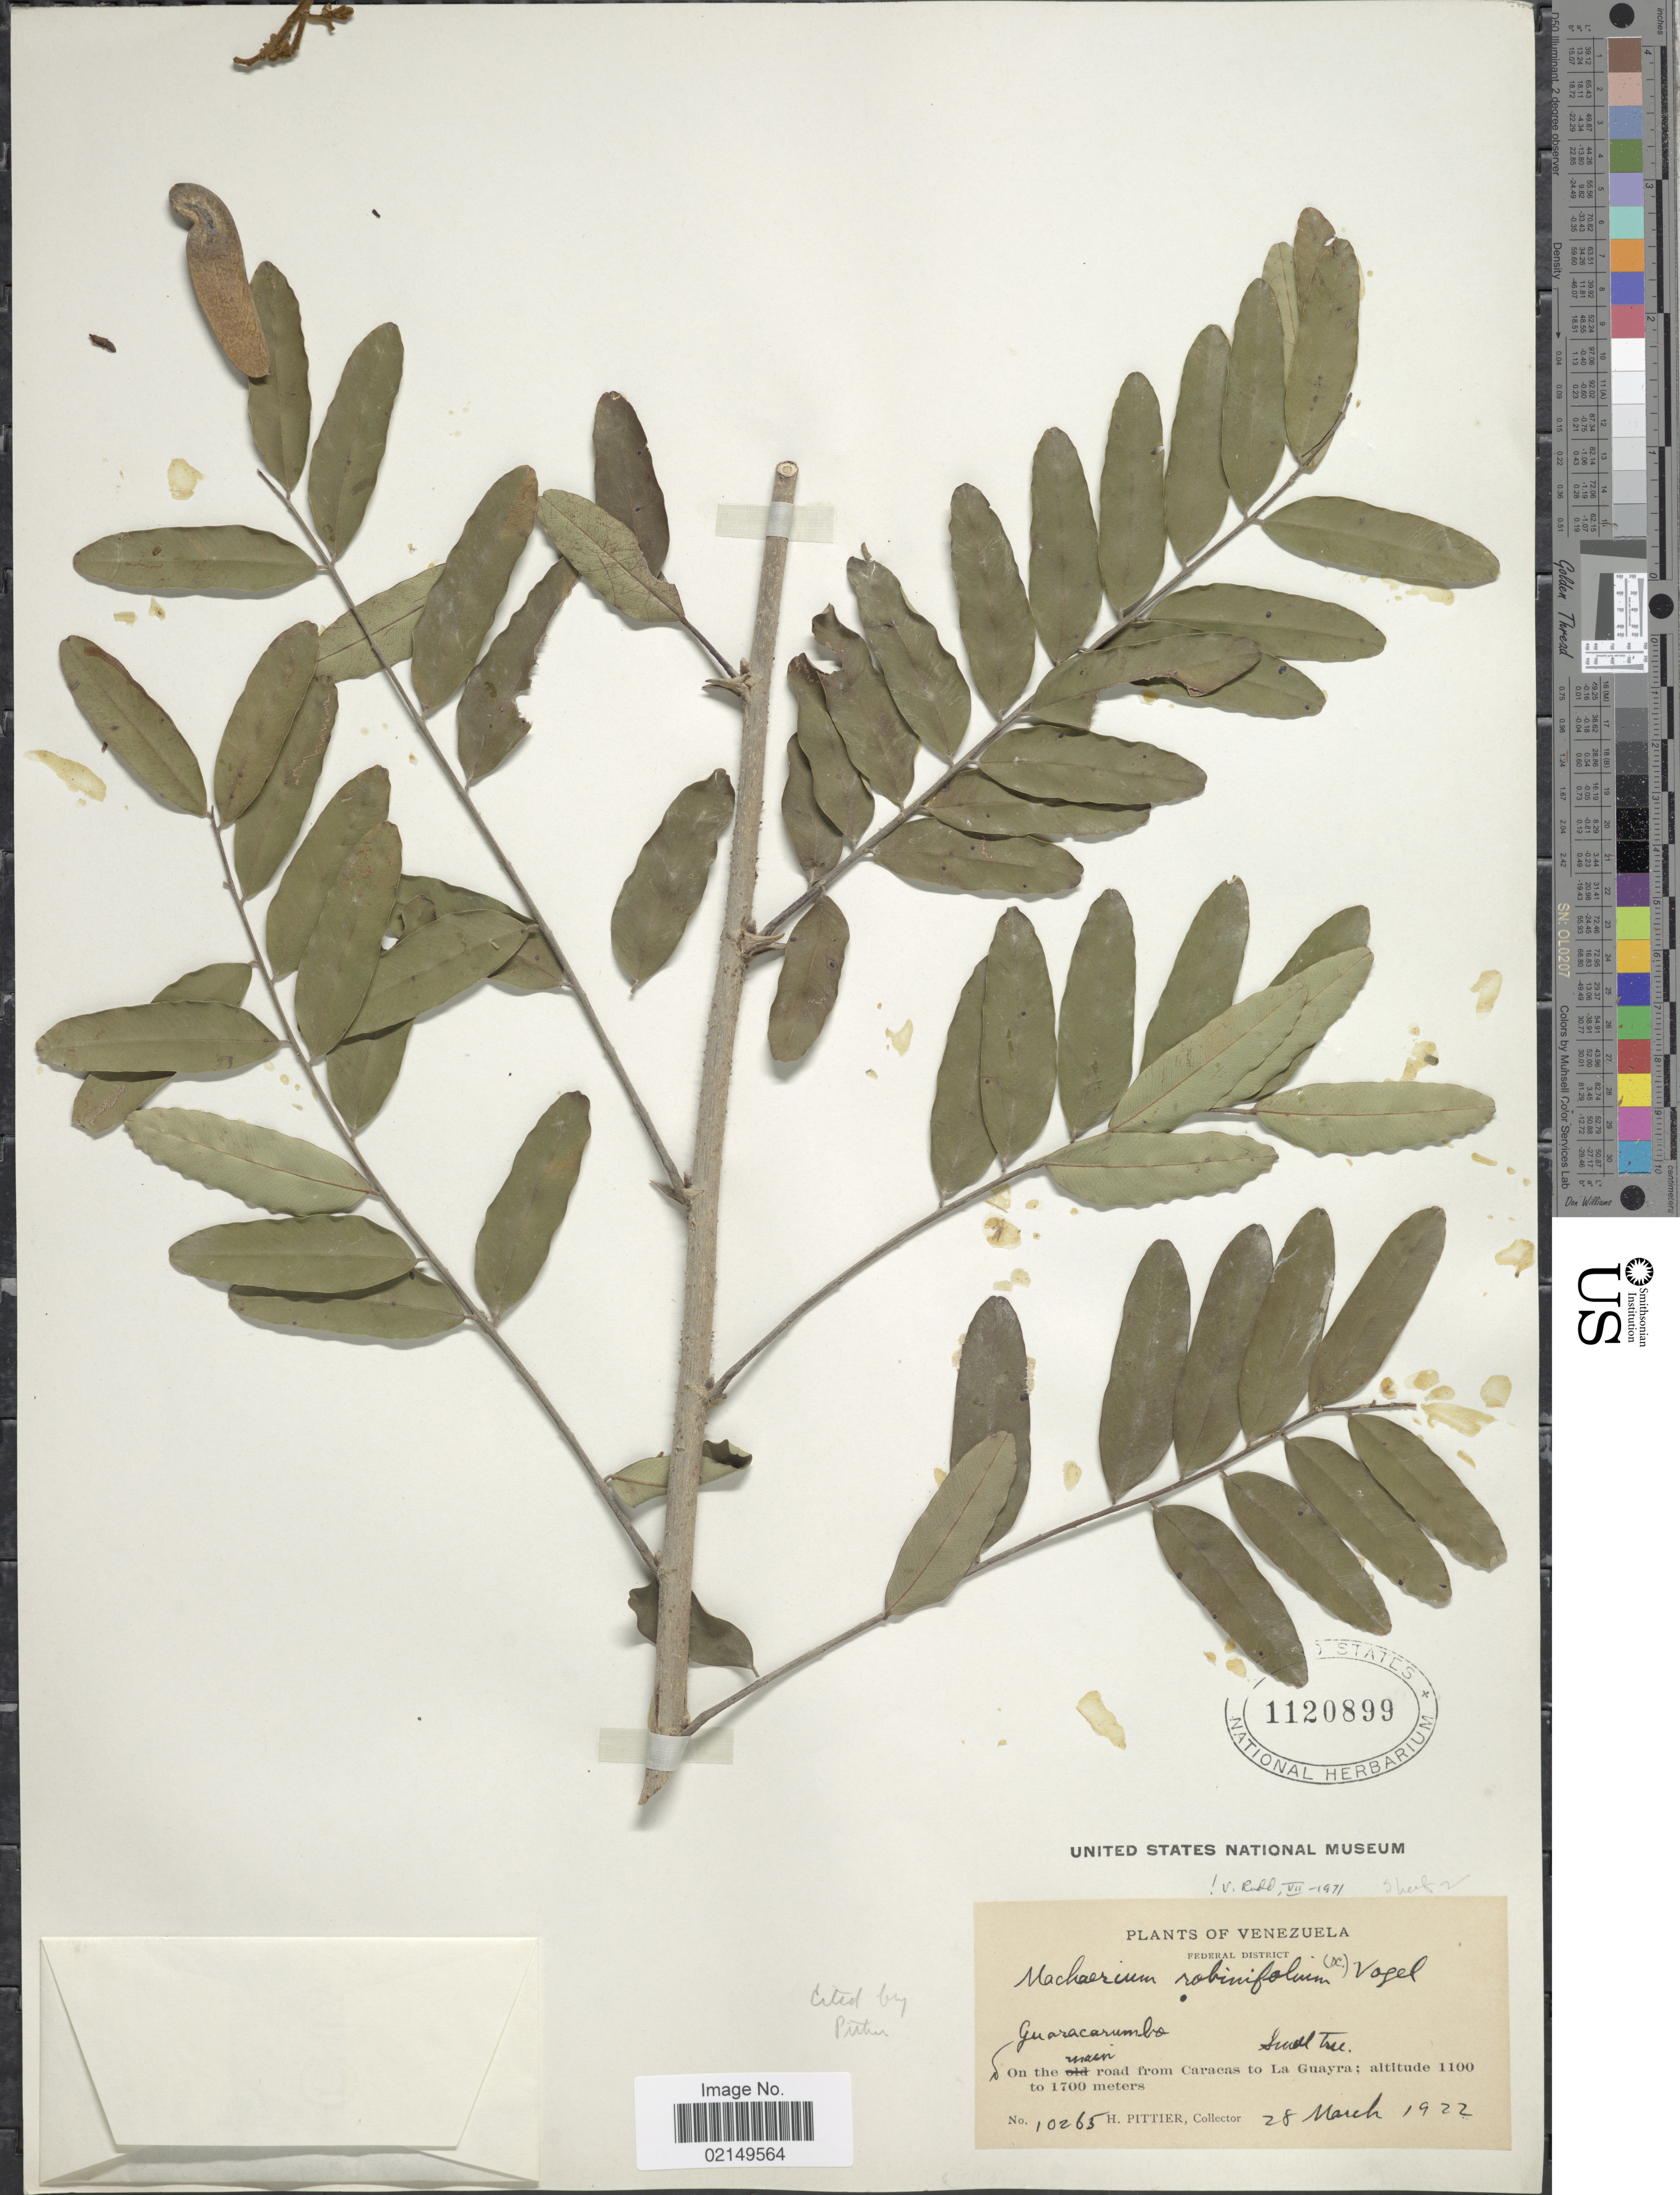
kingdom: Plantae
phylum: Tracheophyta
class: Magnoliopsida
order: Fabales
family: Fabaceae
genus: Machaerium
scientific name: Machaerium robinifolium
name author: (DC.) Vogel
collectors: H. F. Pittier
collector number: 10265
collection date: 1922-03-28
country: Venezuela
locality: Federal District, Guaracarumba, On the main road from Caracas to La Guayra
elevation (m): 1100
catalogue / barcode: US 1120899